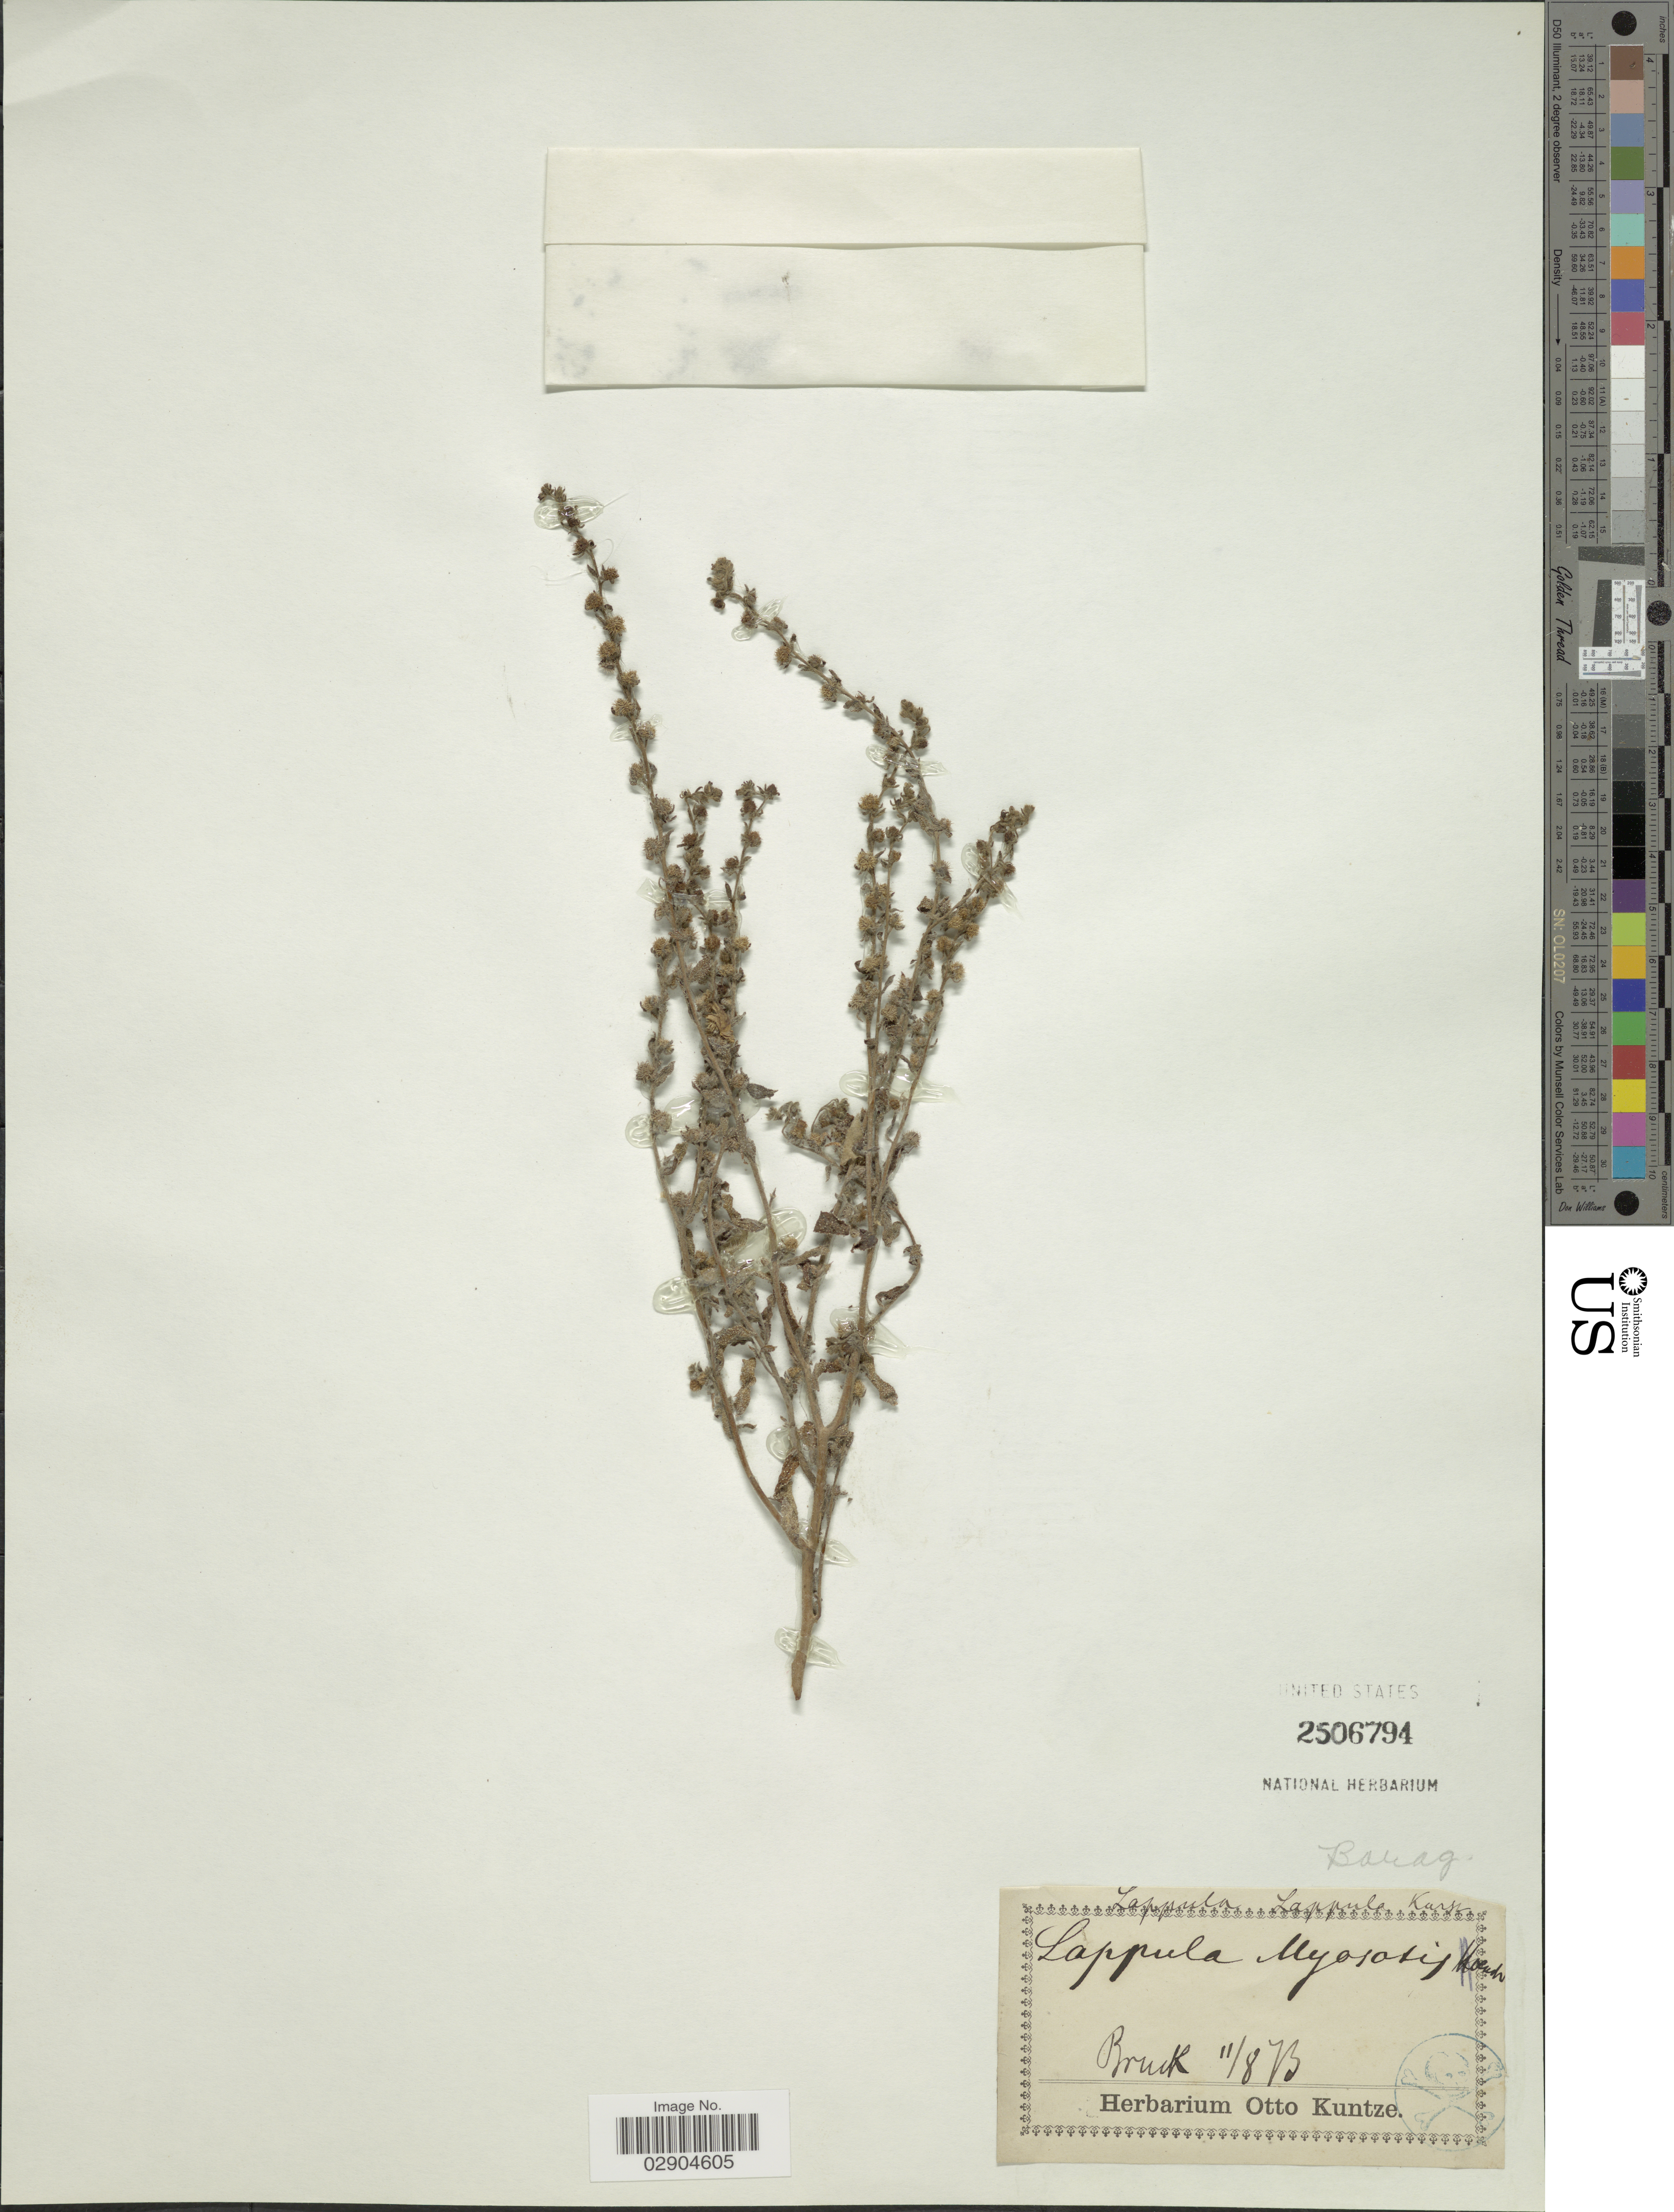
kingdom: Plantae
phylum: Tracheophyta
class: Magnoliopsida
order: Boraginales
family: Boraginaceae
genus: Lappula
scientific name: Lappula myosotis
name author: Moench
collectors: ex herb. Otto Kuntze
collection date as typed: Transcribed d/m/y: 11/8/73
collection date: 1873-08-11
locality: Bruk.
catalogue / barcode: US 2506794